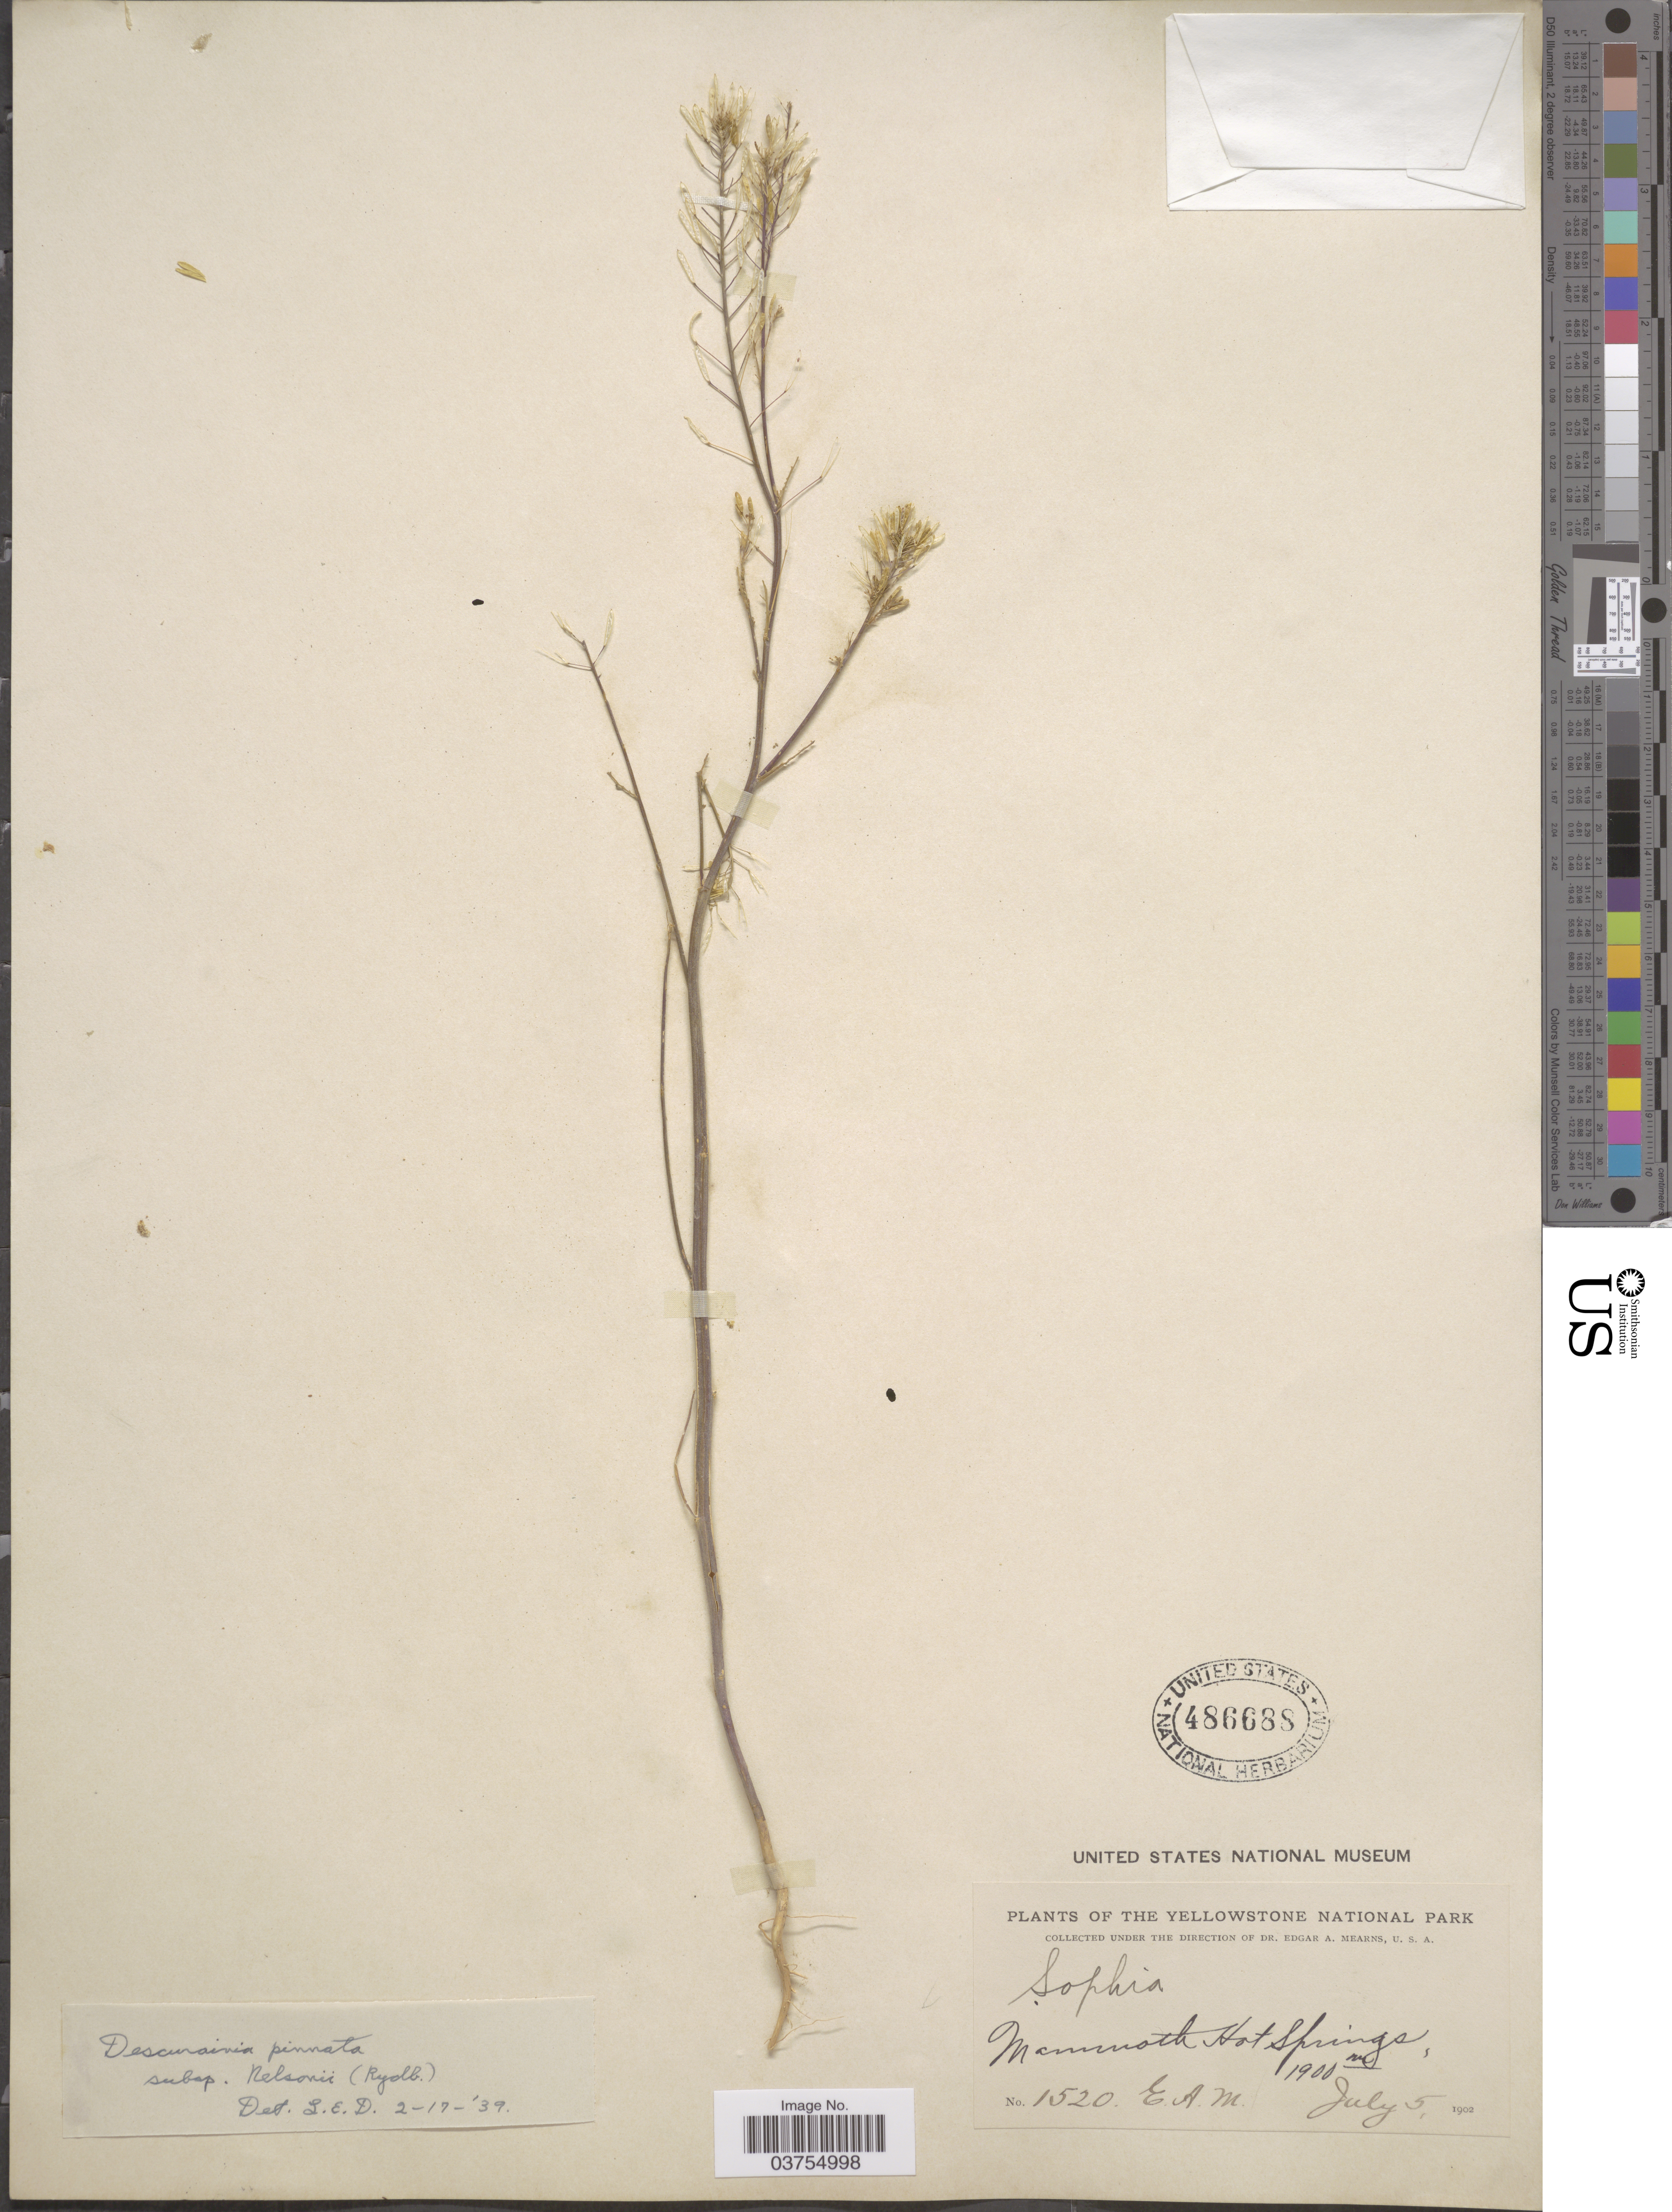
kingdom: Plantae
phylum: Tracheophyta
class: Magnoliopsida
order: Brassicales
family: Brassicaceae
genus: Descurainia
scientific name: Descurainia pinnata subsp. nelsonii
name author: (Rydb.) M. Peck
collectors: E. A. Mearns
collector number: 1520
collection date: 1902-07-05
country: United States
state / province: Wyoming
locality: The Yellowstone National Park. Mammoth Hot Springs.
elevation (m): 1900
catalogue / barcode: US 486688